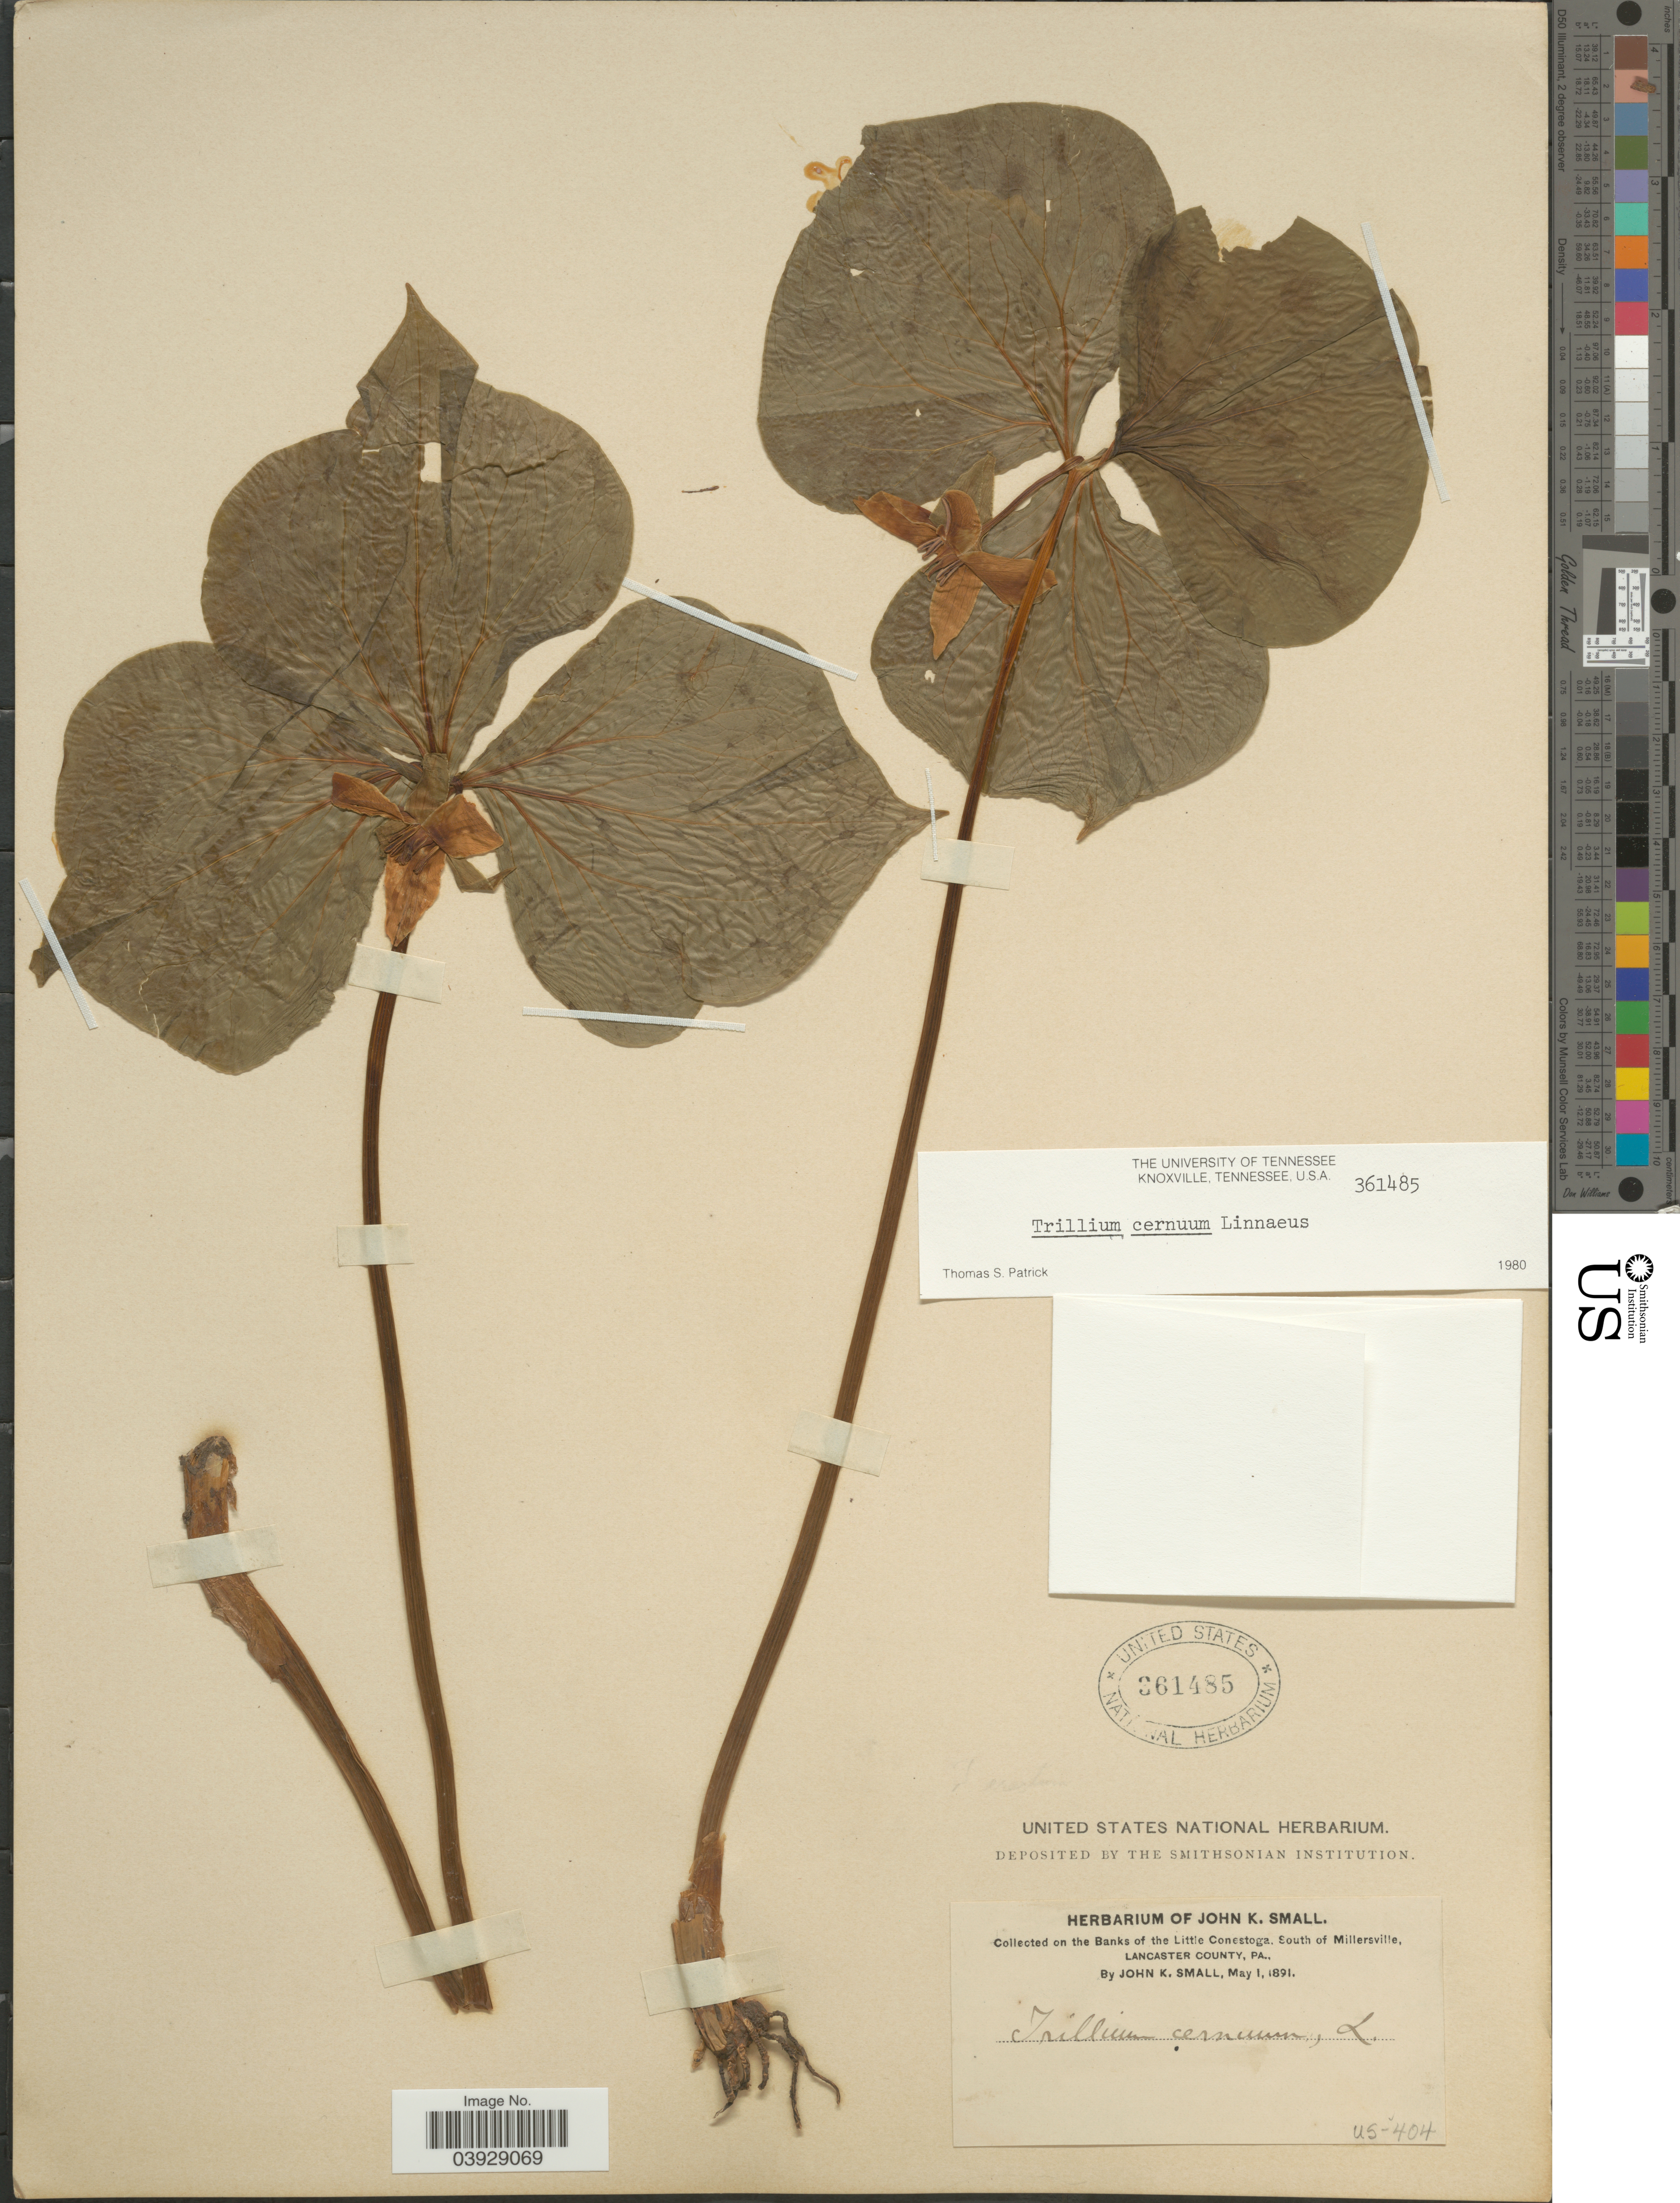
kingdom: Plantae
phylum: Tracheophyta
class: Liliopsida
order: Liliales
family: Melanthiaceae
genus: Trillium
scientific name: Trillium cernuum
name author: L.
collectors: J. K. Small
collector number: US-404?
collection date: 1891-05-01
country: United States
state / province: Pennsylvania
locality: On the Banks of the Little Conestoga, South of Millersville, Lancaster County.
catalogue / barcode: US 361485